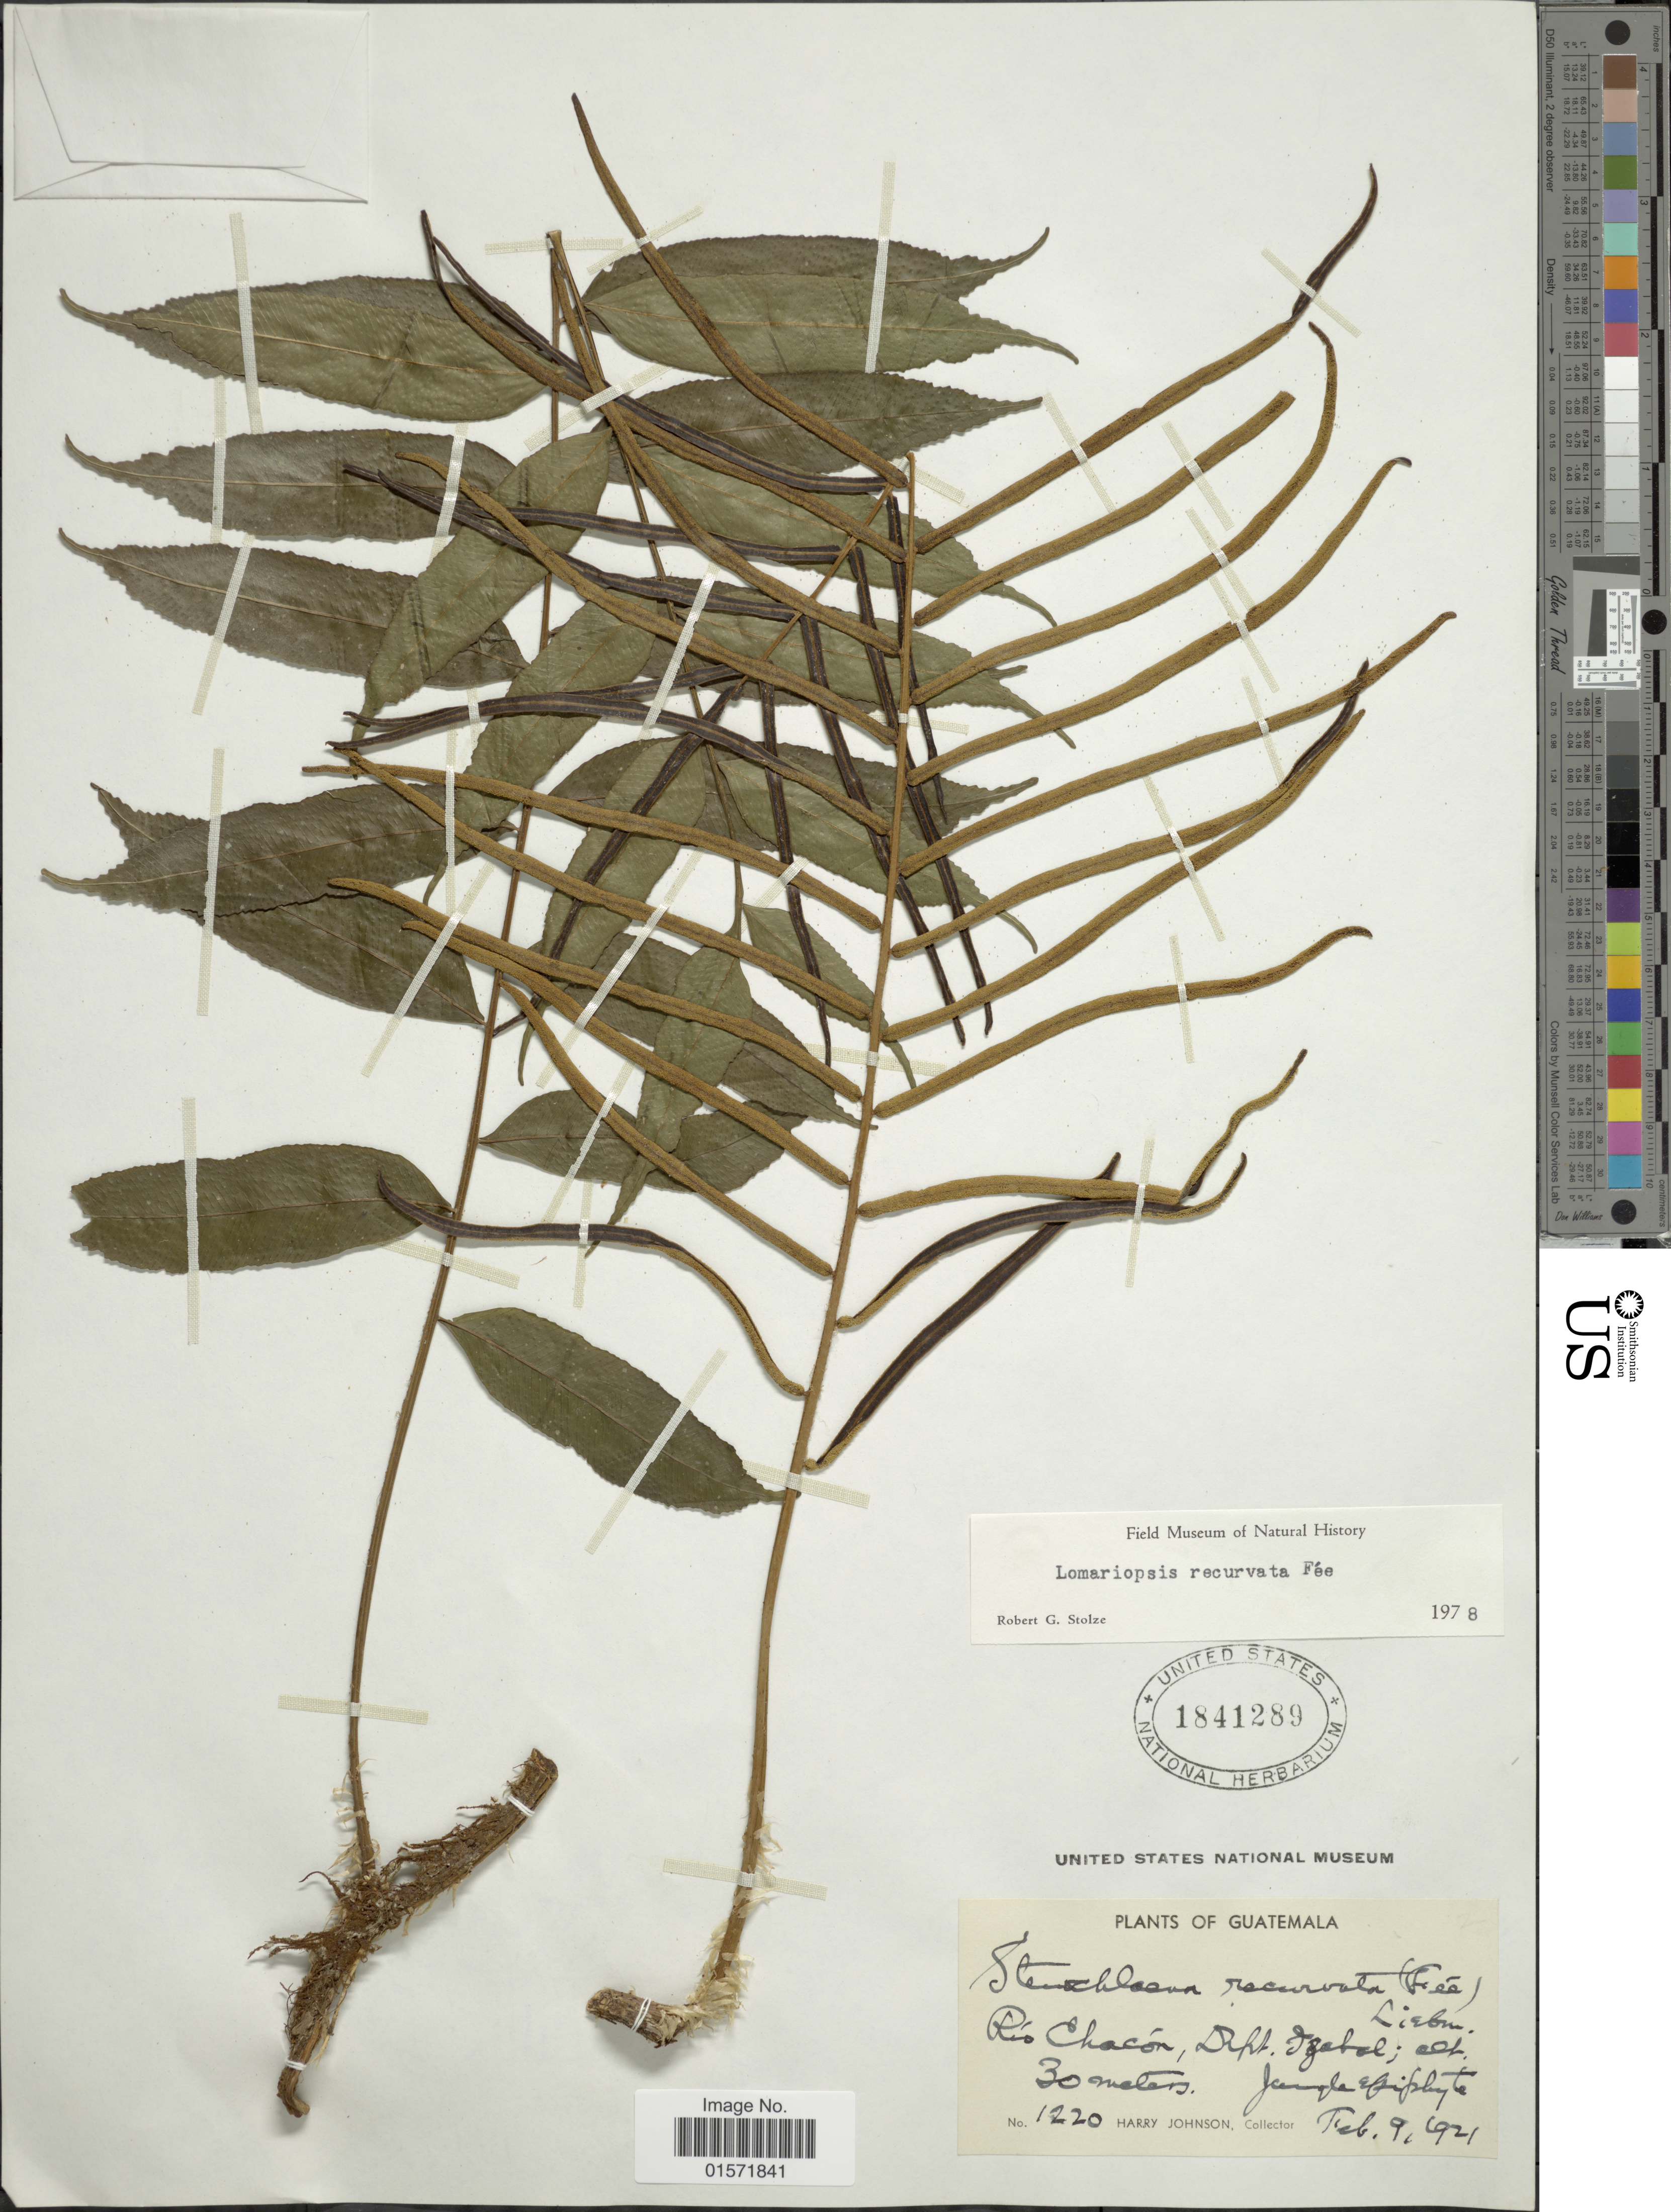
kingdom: Plantae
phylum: Tracheophyta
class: Polypodiopsida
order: Polypodiales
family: Lomariopsidaceae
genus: Lomariopsis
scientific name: Lomariopsis recurvata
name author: Fée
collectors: H. Johnson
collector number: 1220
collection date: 1921-02-09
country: Guatemala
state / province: Izabal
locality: Río Chacón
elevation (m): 30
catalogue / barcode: US 1841289